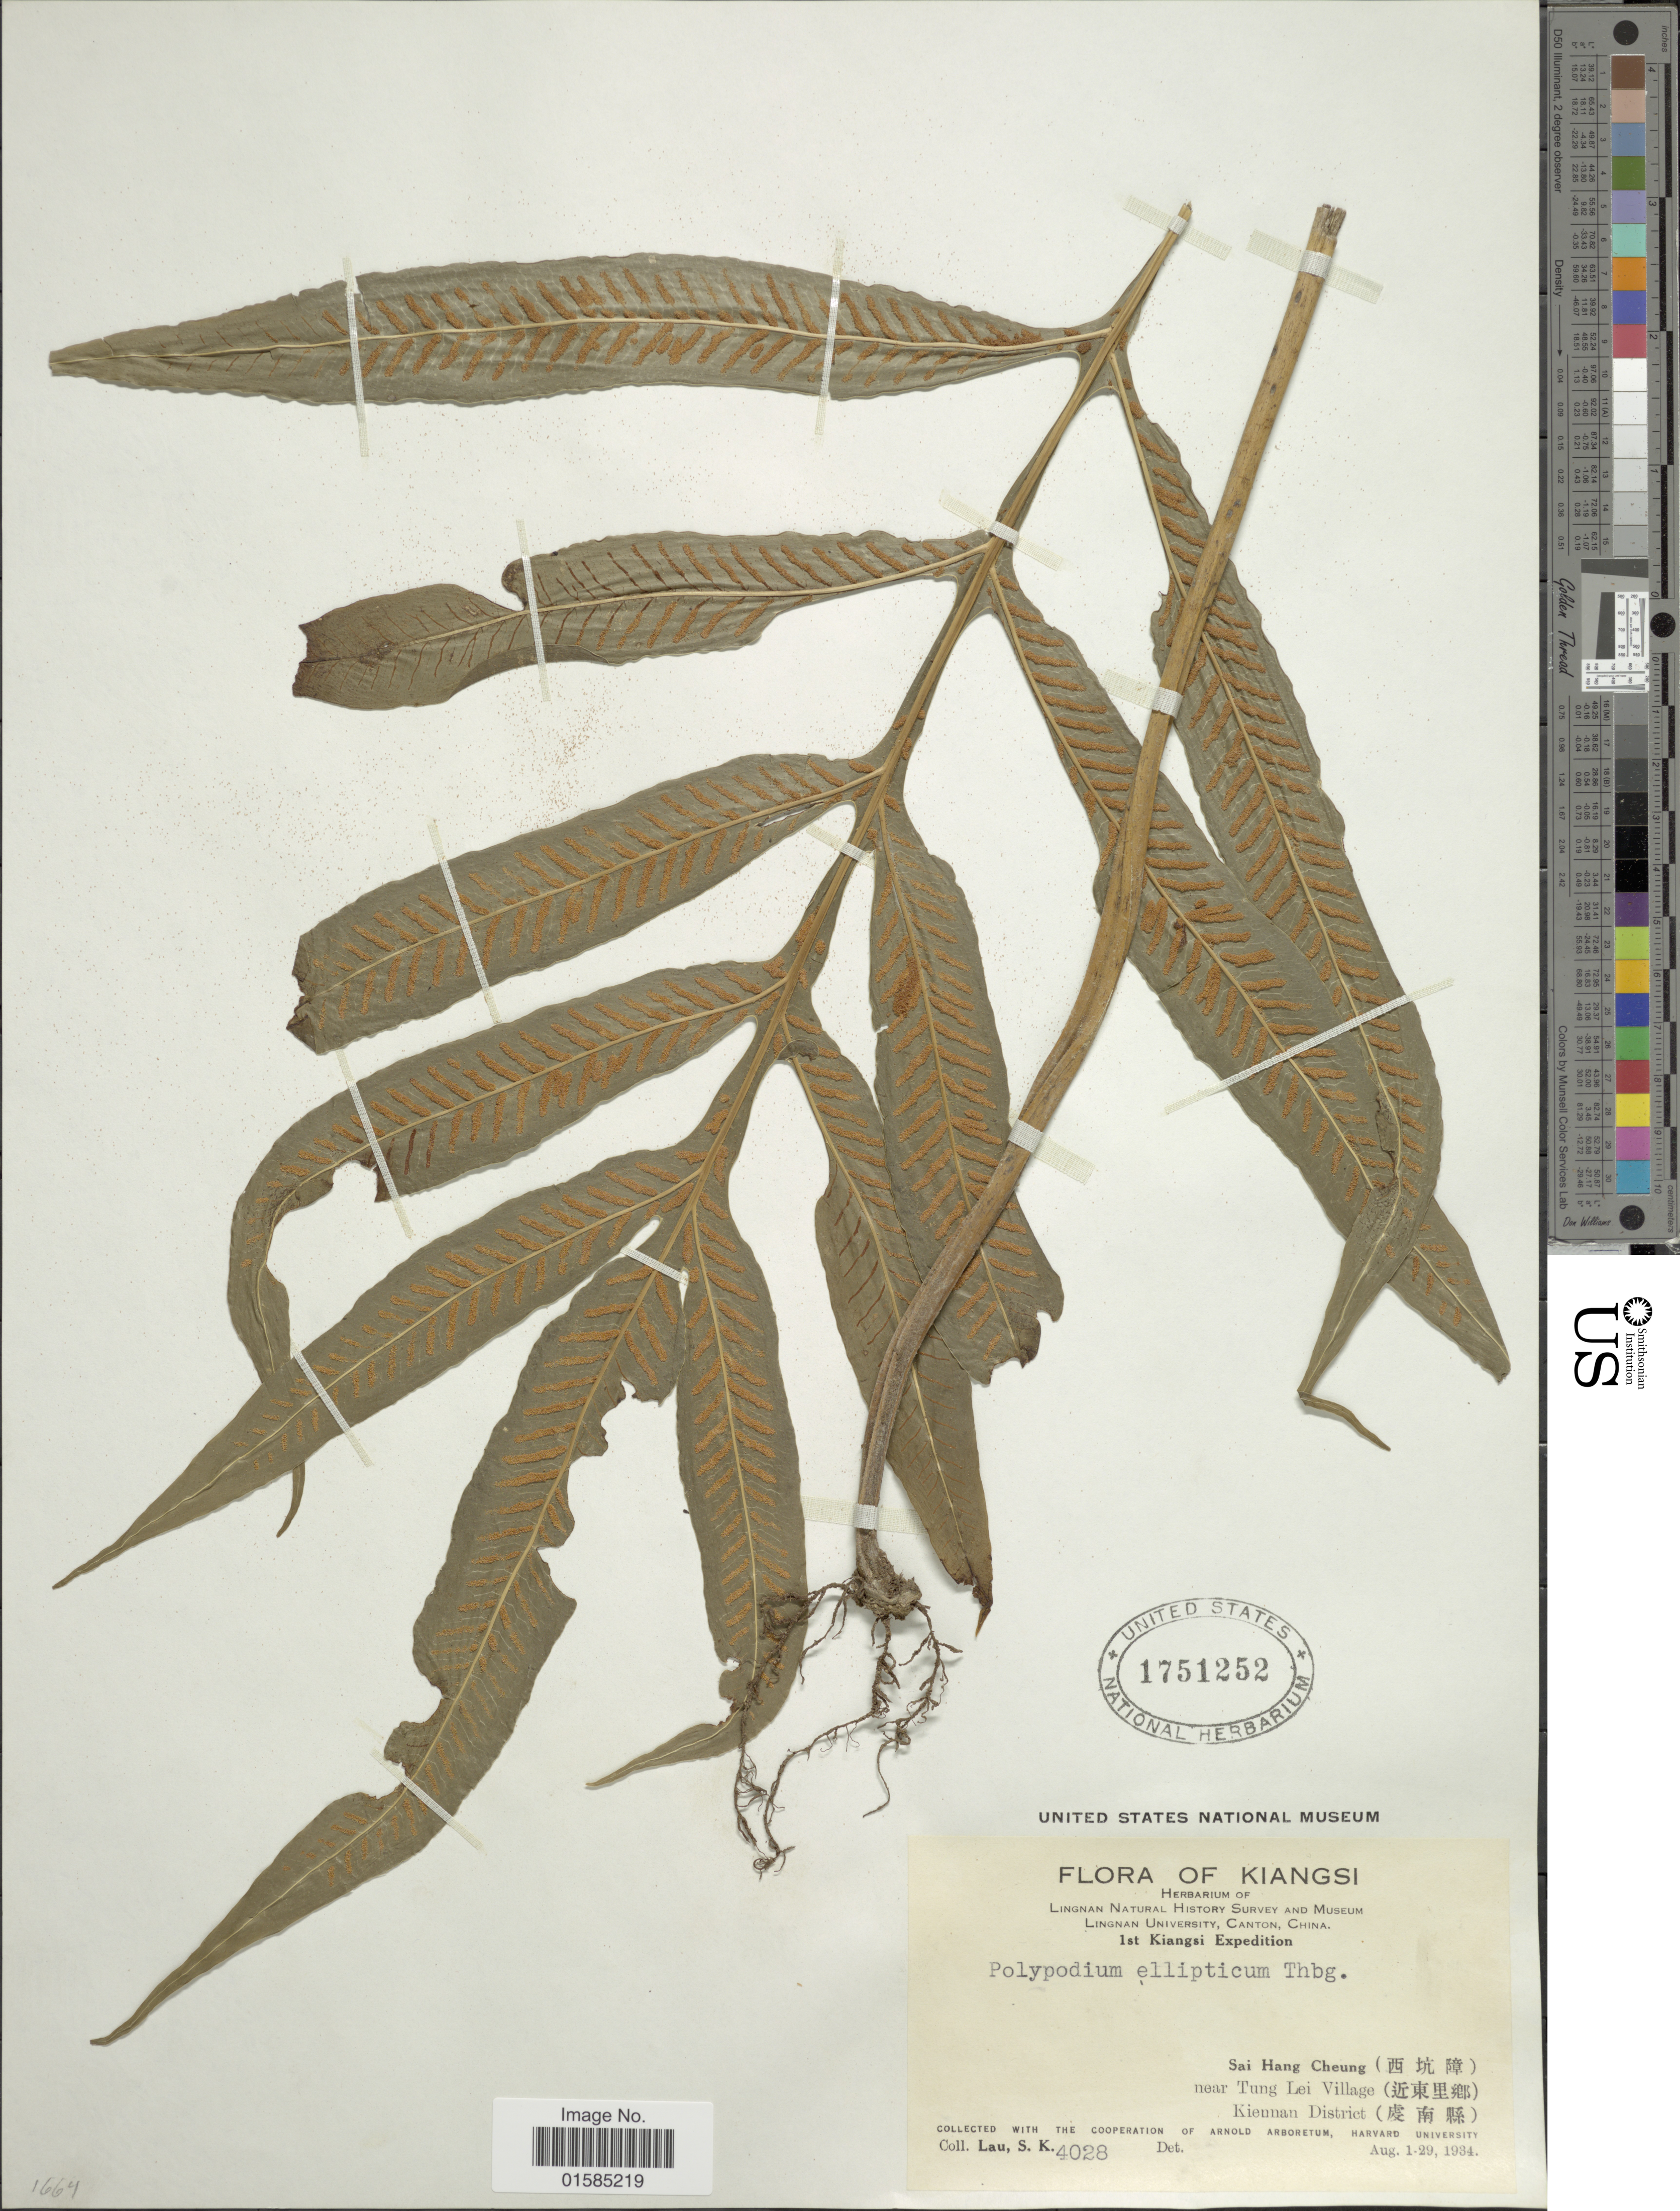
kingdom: Plantae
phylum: Tracheophyta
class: Polypodiopsida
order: Polypodiales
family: Polypodiaceae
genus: Leptochilus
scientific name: Leptochilus ellipticus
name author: (Thunb.) Noot.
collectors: S. K. Lau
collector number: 4028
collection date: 1934-08-01/1934-08-29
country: China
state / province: Jiangxi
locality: Kiangsi, Sai Hang Cheung near Tung Lei Village, Kiennan District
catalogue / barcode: US 1751252